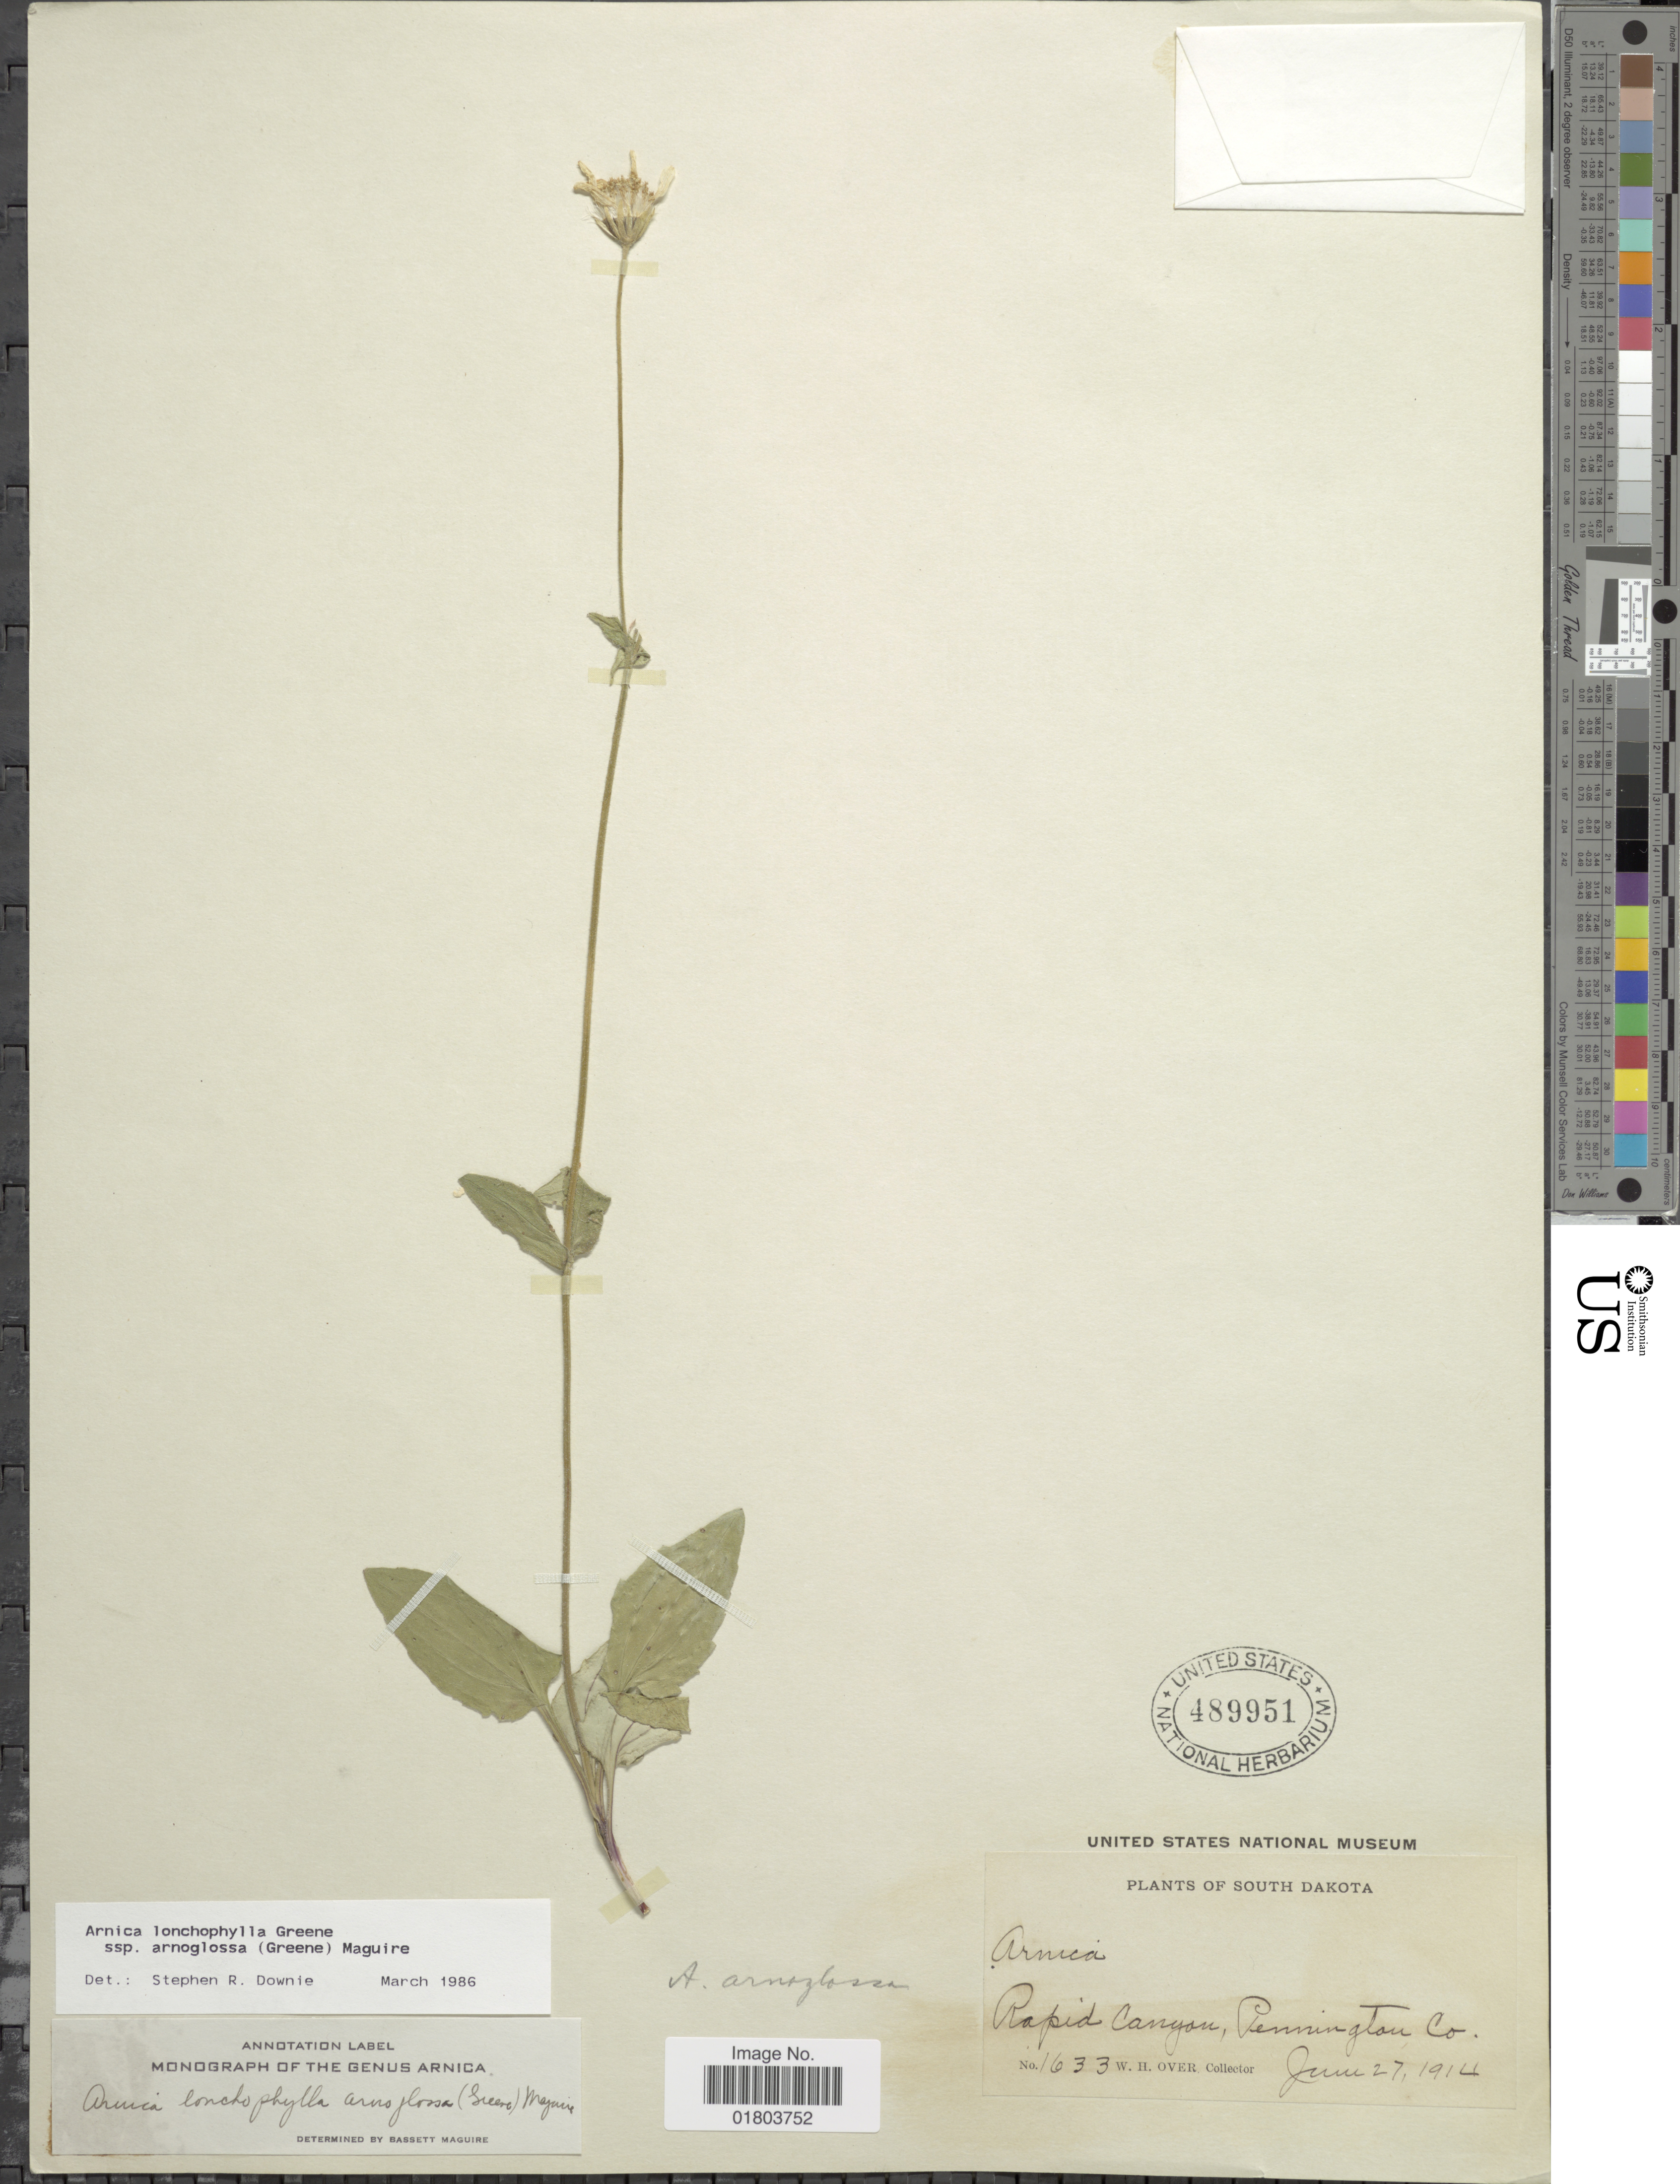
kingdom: Plantae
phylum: Tracheophyta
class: Magnoliopsida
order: Asterales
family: Asteraceae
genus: Arnica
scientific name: Arnica lonchophylla subsp. arnoglossa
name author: (Greene) Maguire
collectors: W. Over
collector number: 1633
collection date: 1914-06-27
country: United States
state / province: South Dakota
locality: Rapid Canyon, Pennington Co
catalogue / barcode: US 489951